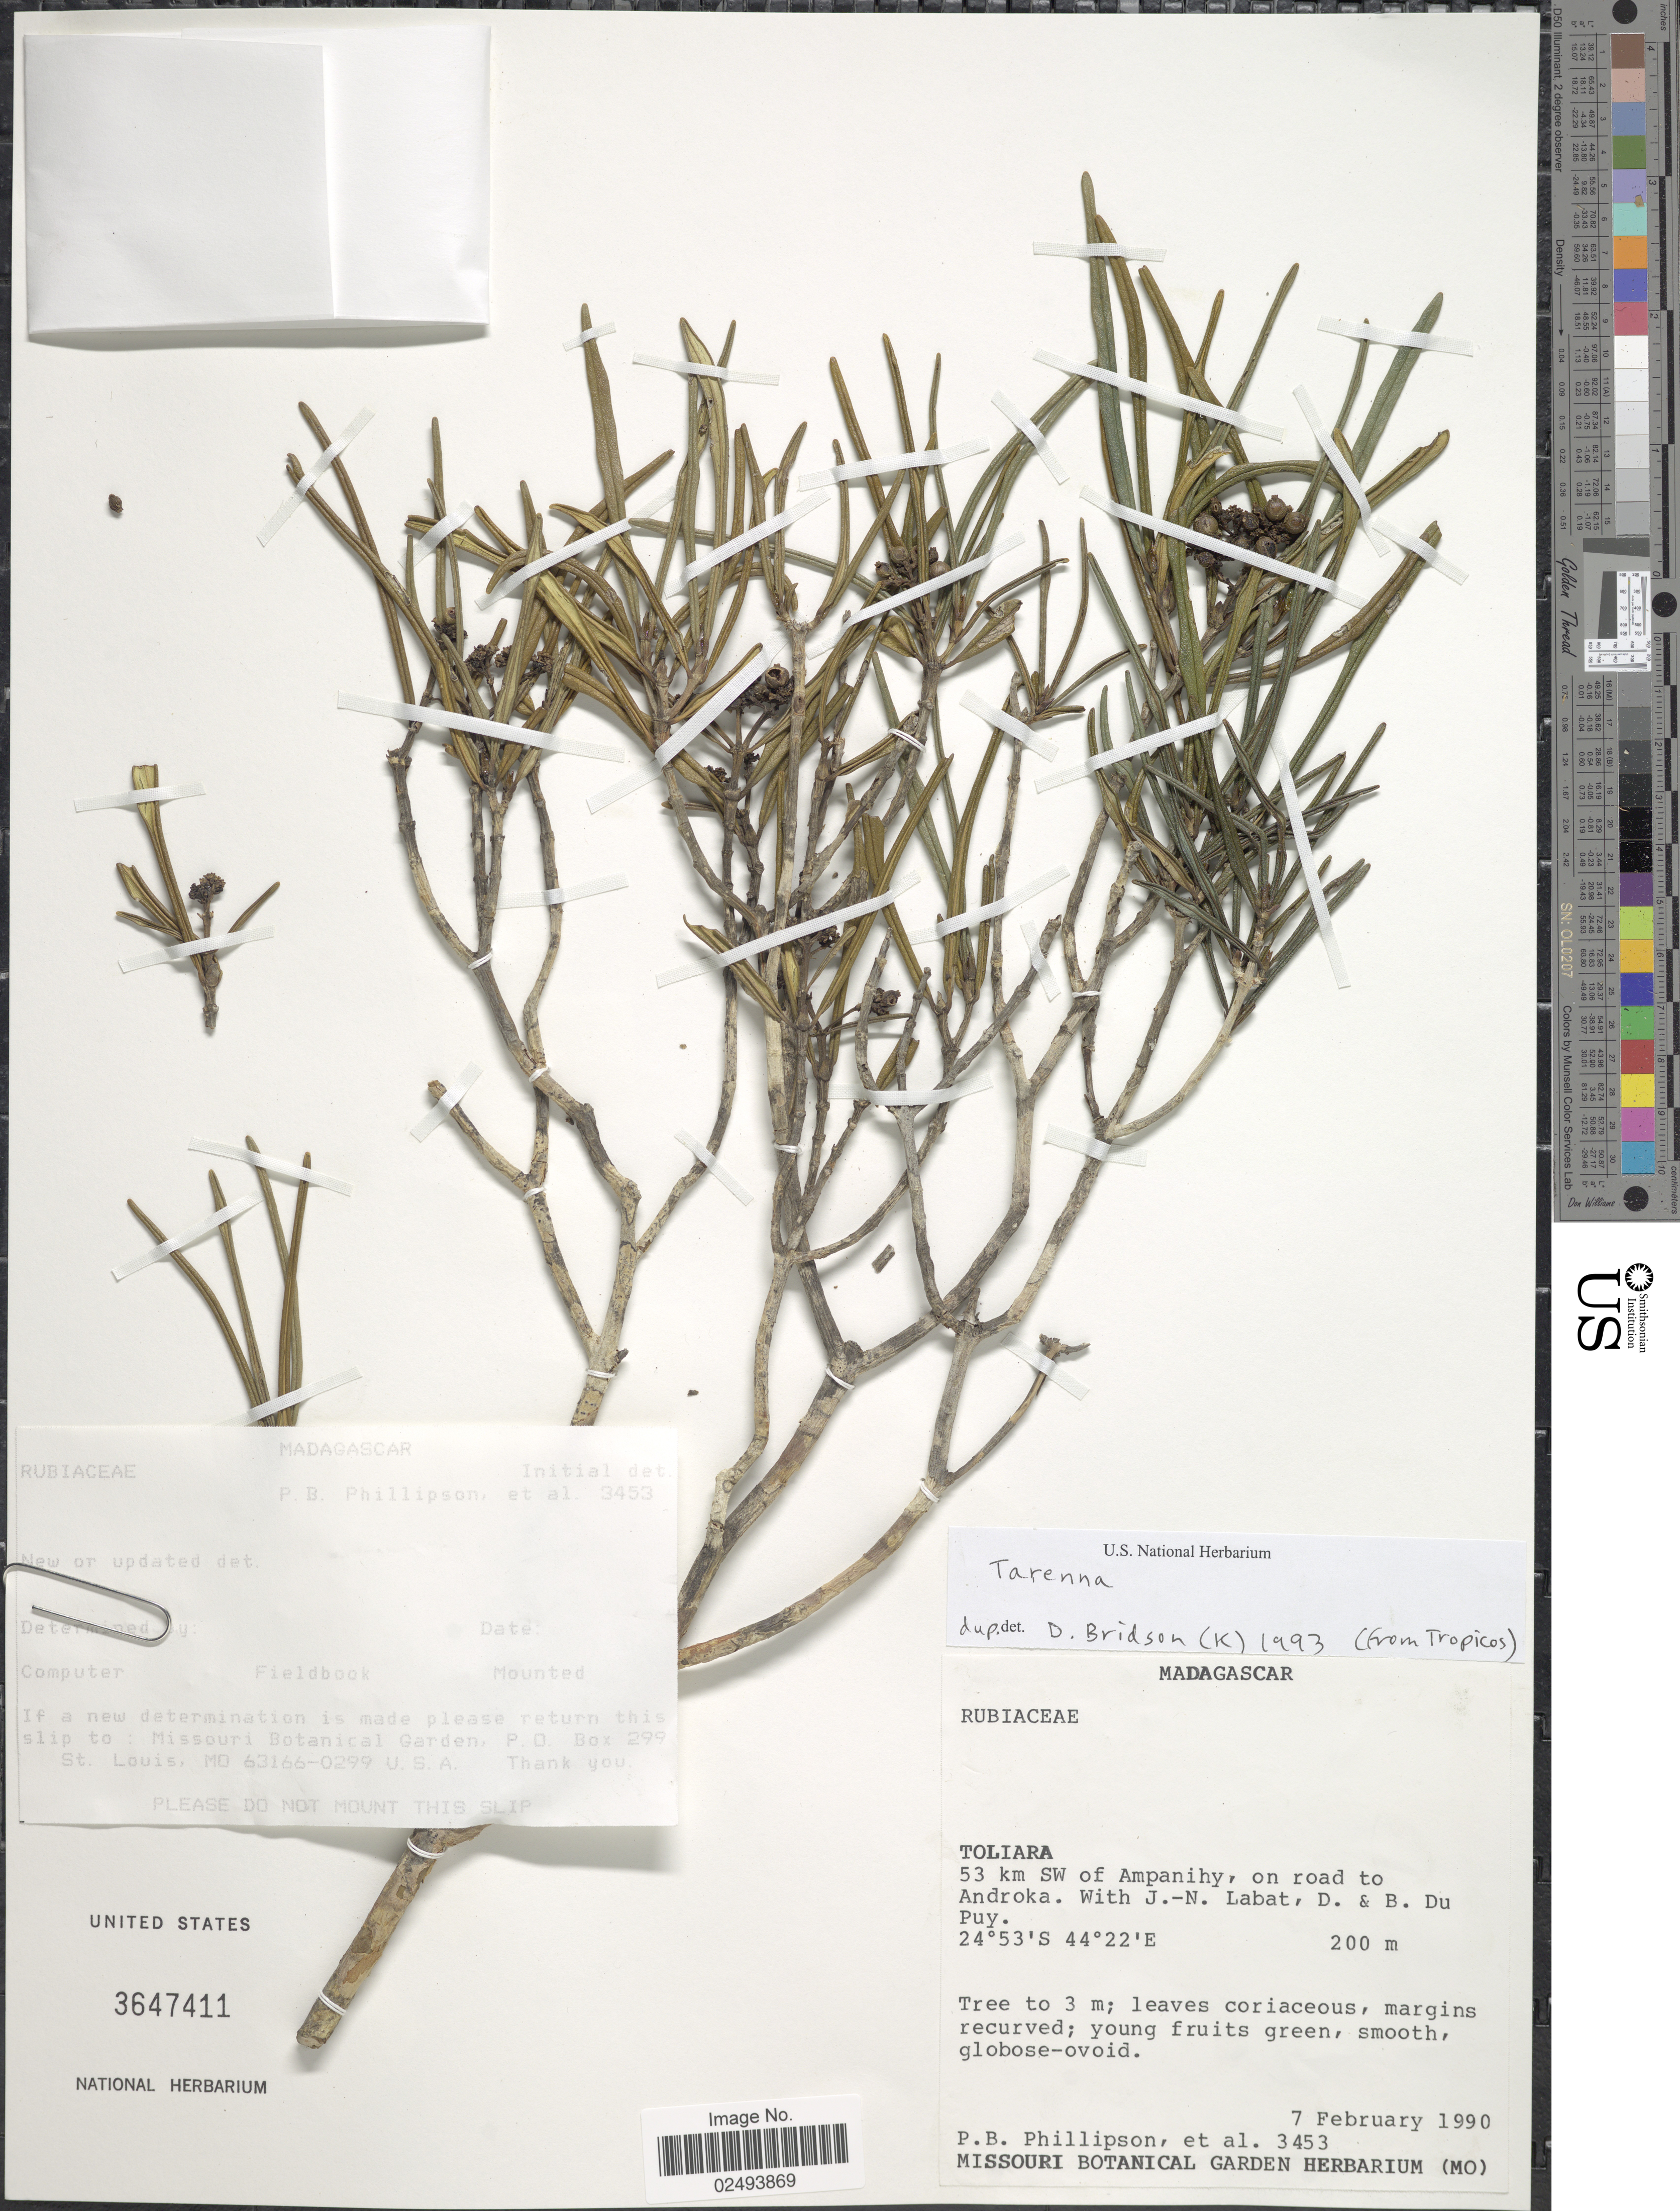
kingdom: Plantae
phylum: Tracheophyta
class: Magnoliopsida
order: Gentianales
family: Rubiaceae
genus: Tarenna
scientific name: Tarenna sp.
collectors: P. B. Phillipson & et al.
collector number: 3453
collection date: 1990-02-07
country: Madagascar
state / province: Atsimo-Andrefana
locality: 53 km SW of Ampanihy, on road to Androka. With J.-N. Labat, D. & B. Du Puy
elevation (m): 200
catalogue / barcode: US 3647411